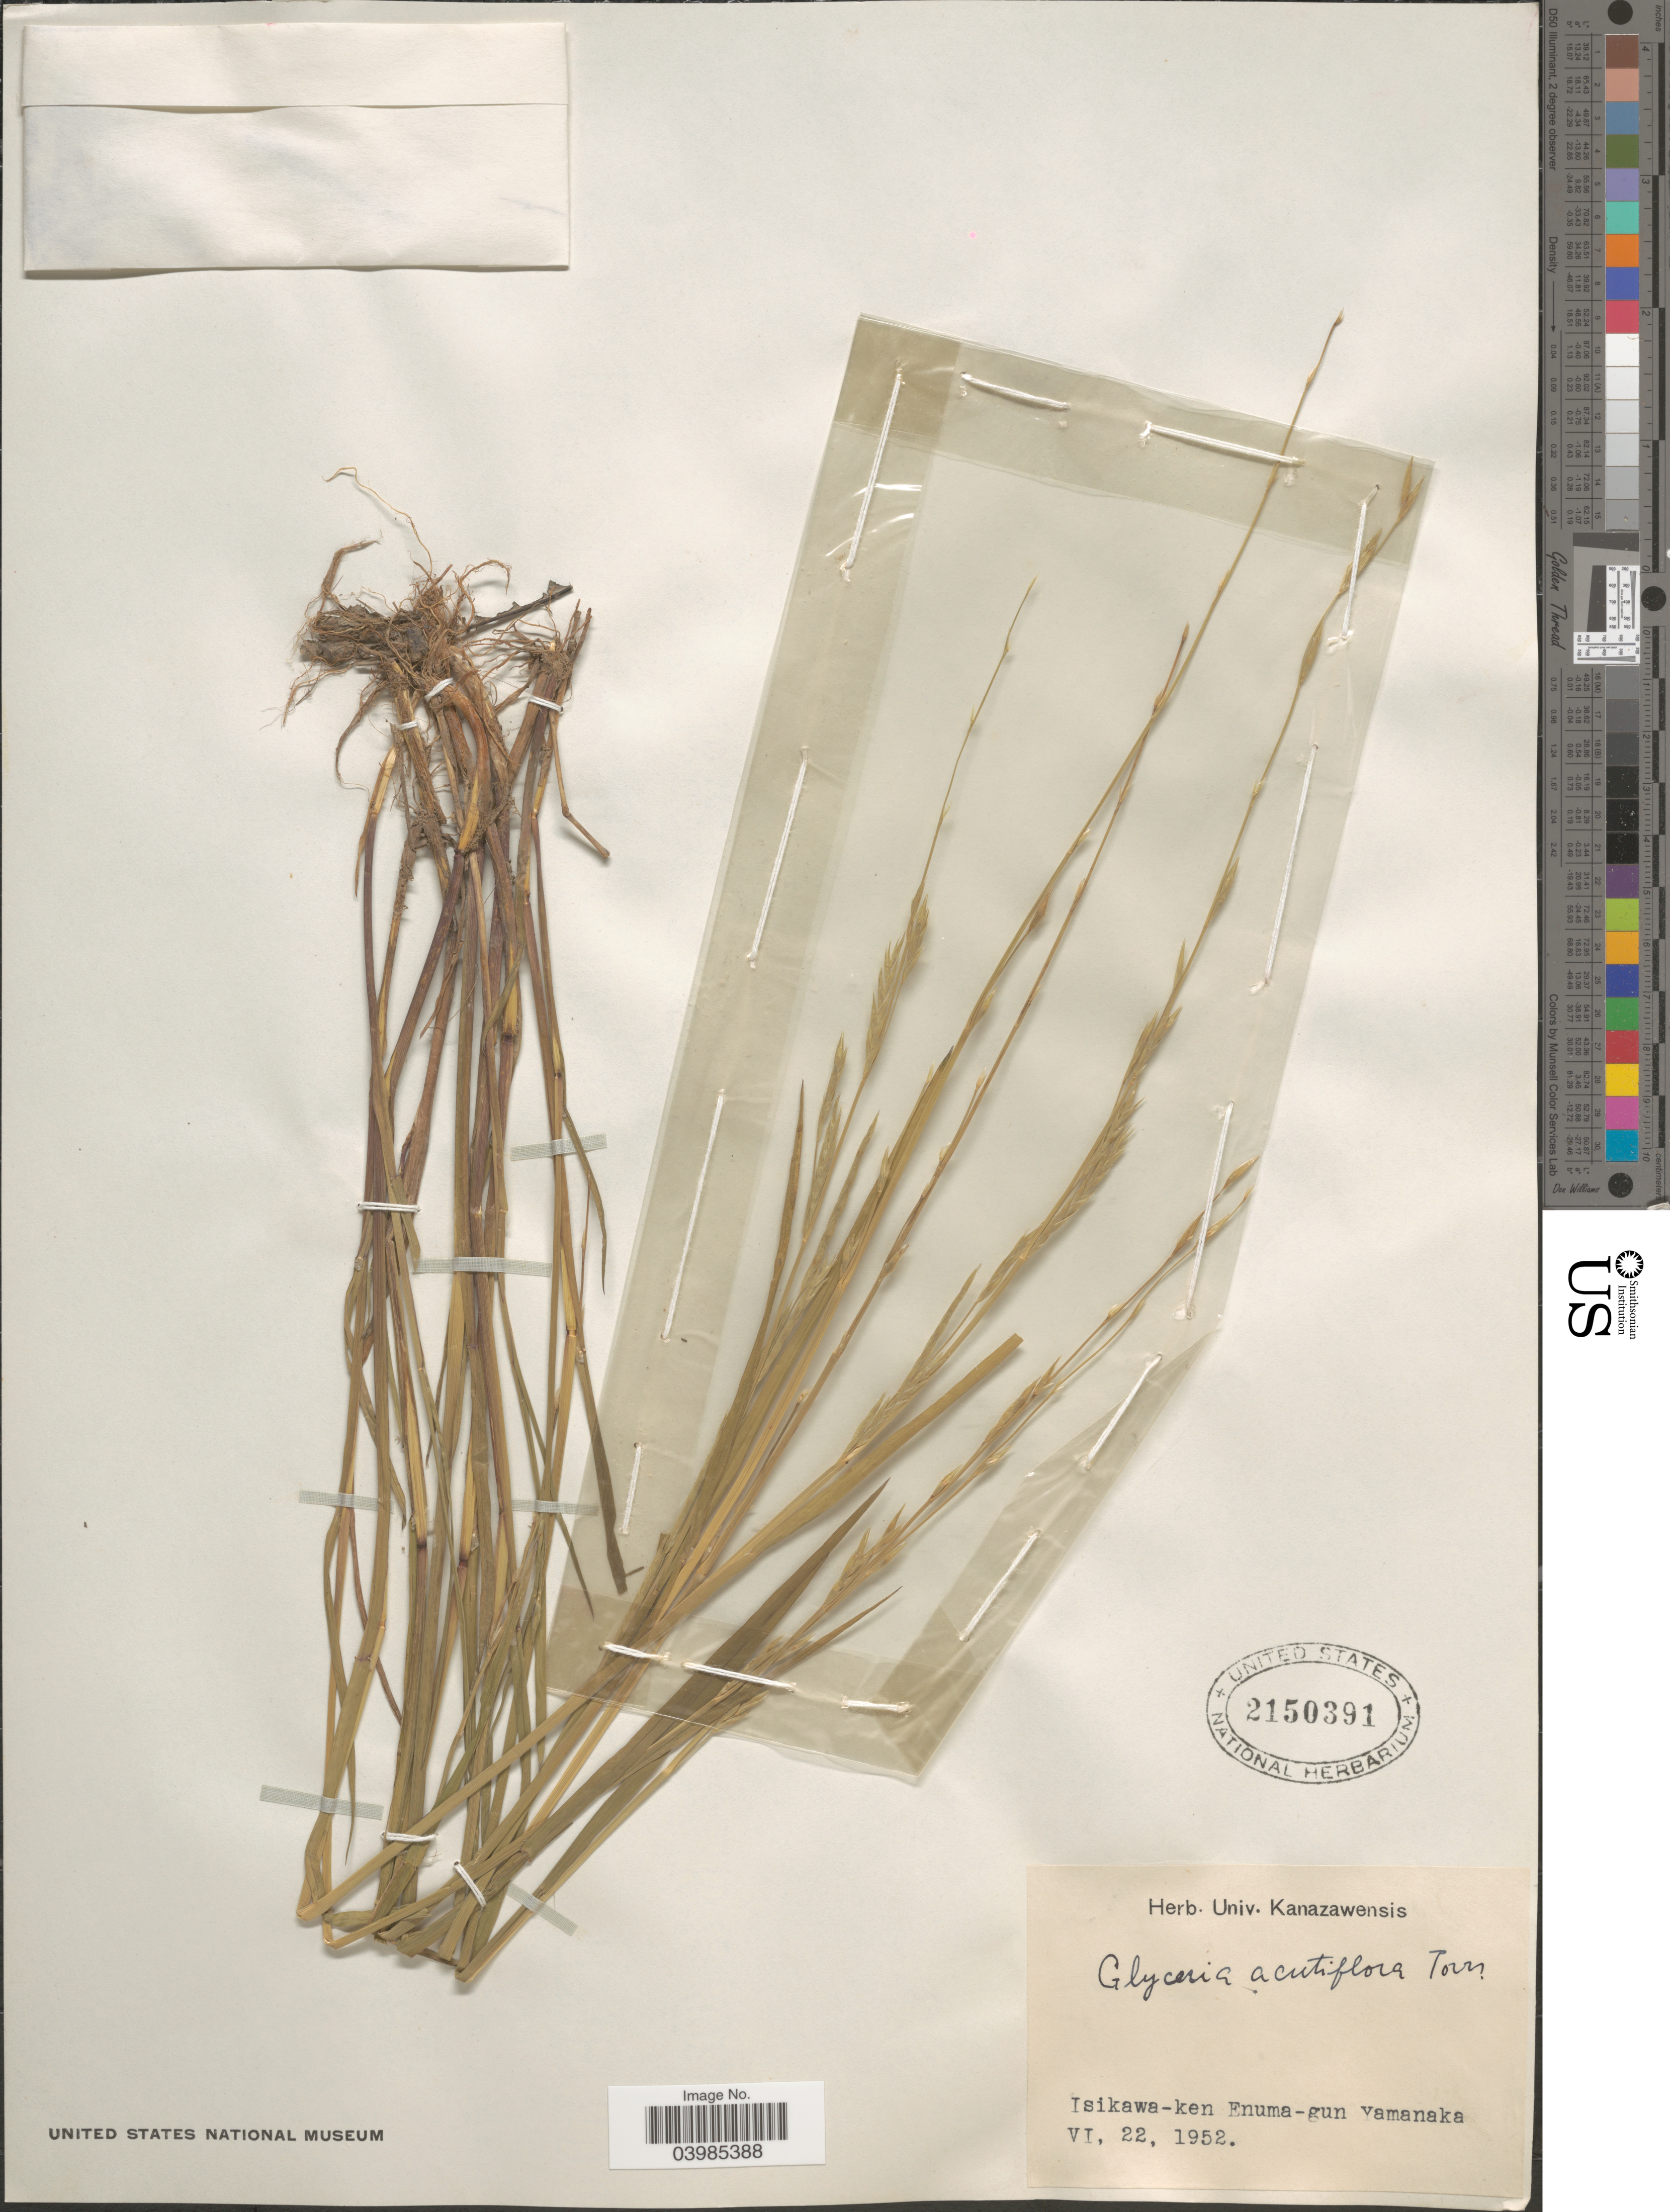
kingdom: Plantae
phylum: Tracheophyta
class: Liliopsida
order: Poales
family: Poaceae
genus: Glyceria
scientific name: Glyceria acutiflora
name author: Torr.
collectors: Ex Herb. Univ. Kanazawensis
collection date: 1952-06-22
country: Japan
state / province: Isikawa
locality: Isikawa-ken Enuma-gun Yamanaka.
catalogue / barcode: US 2150391